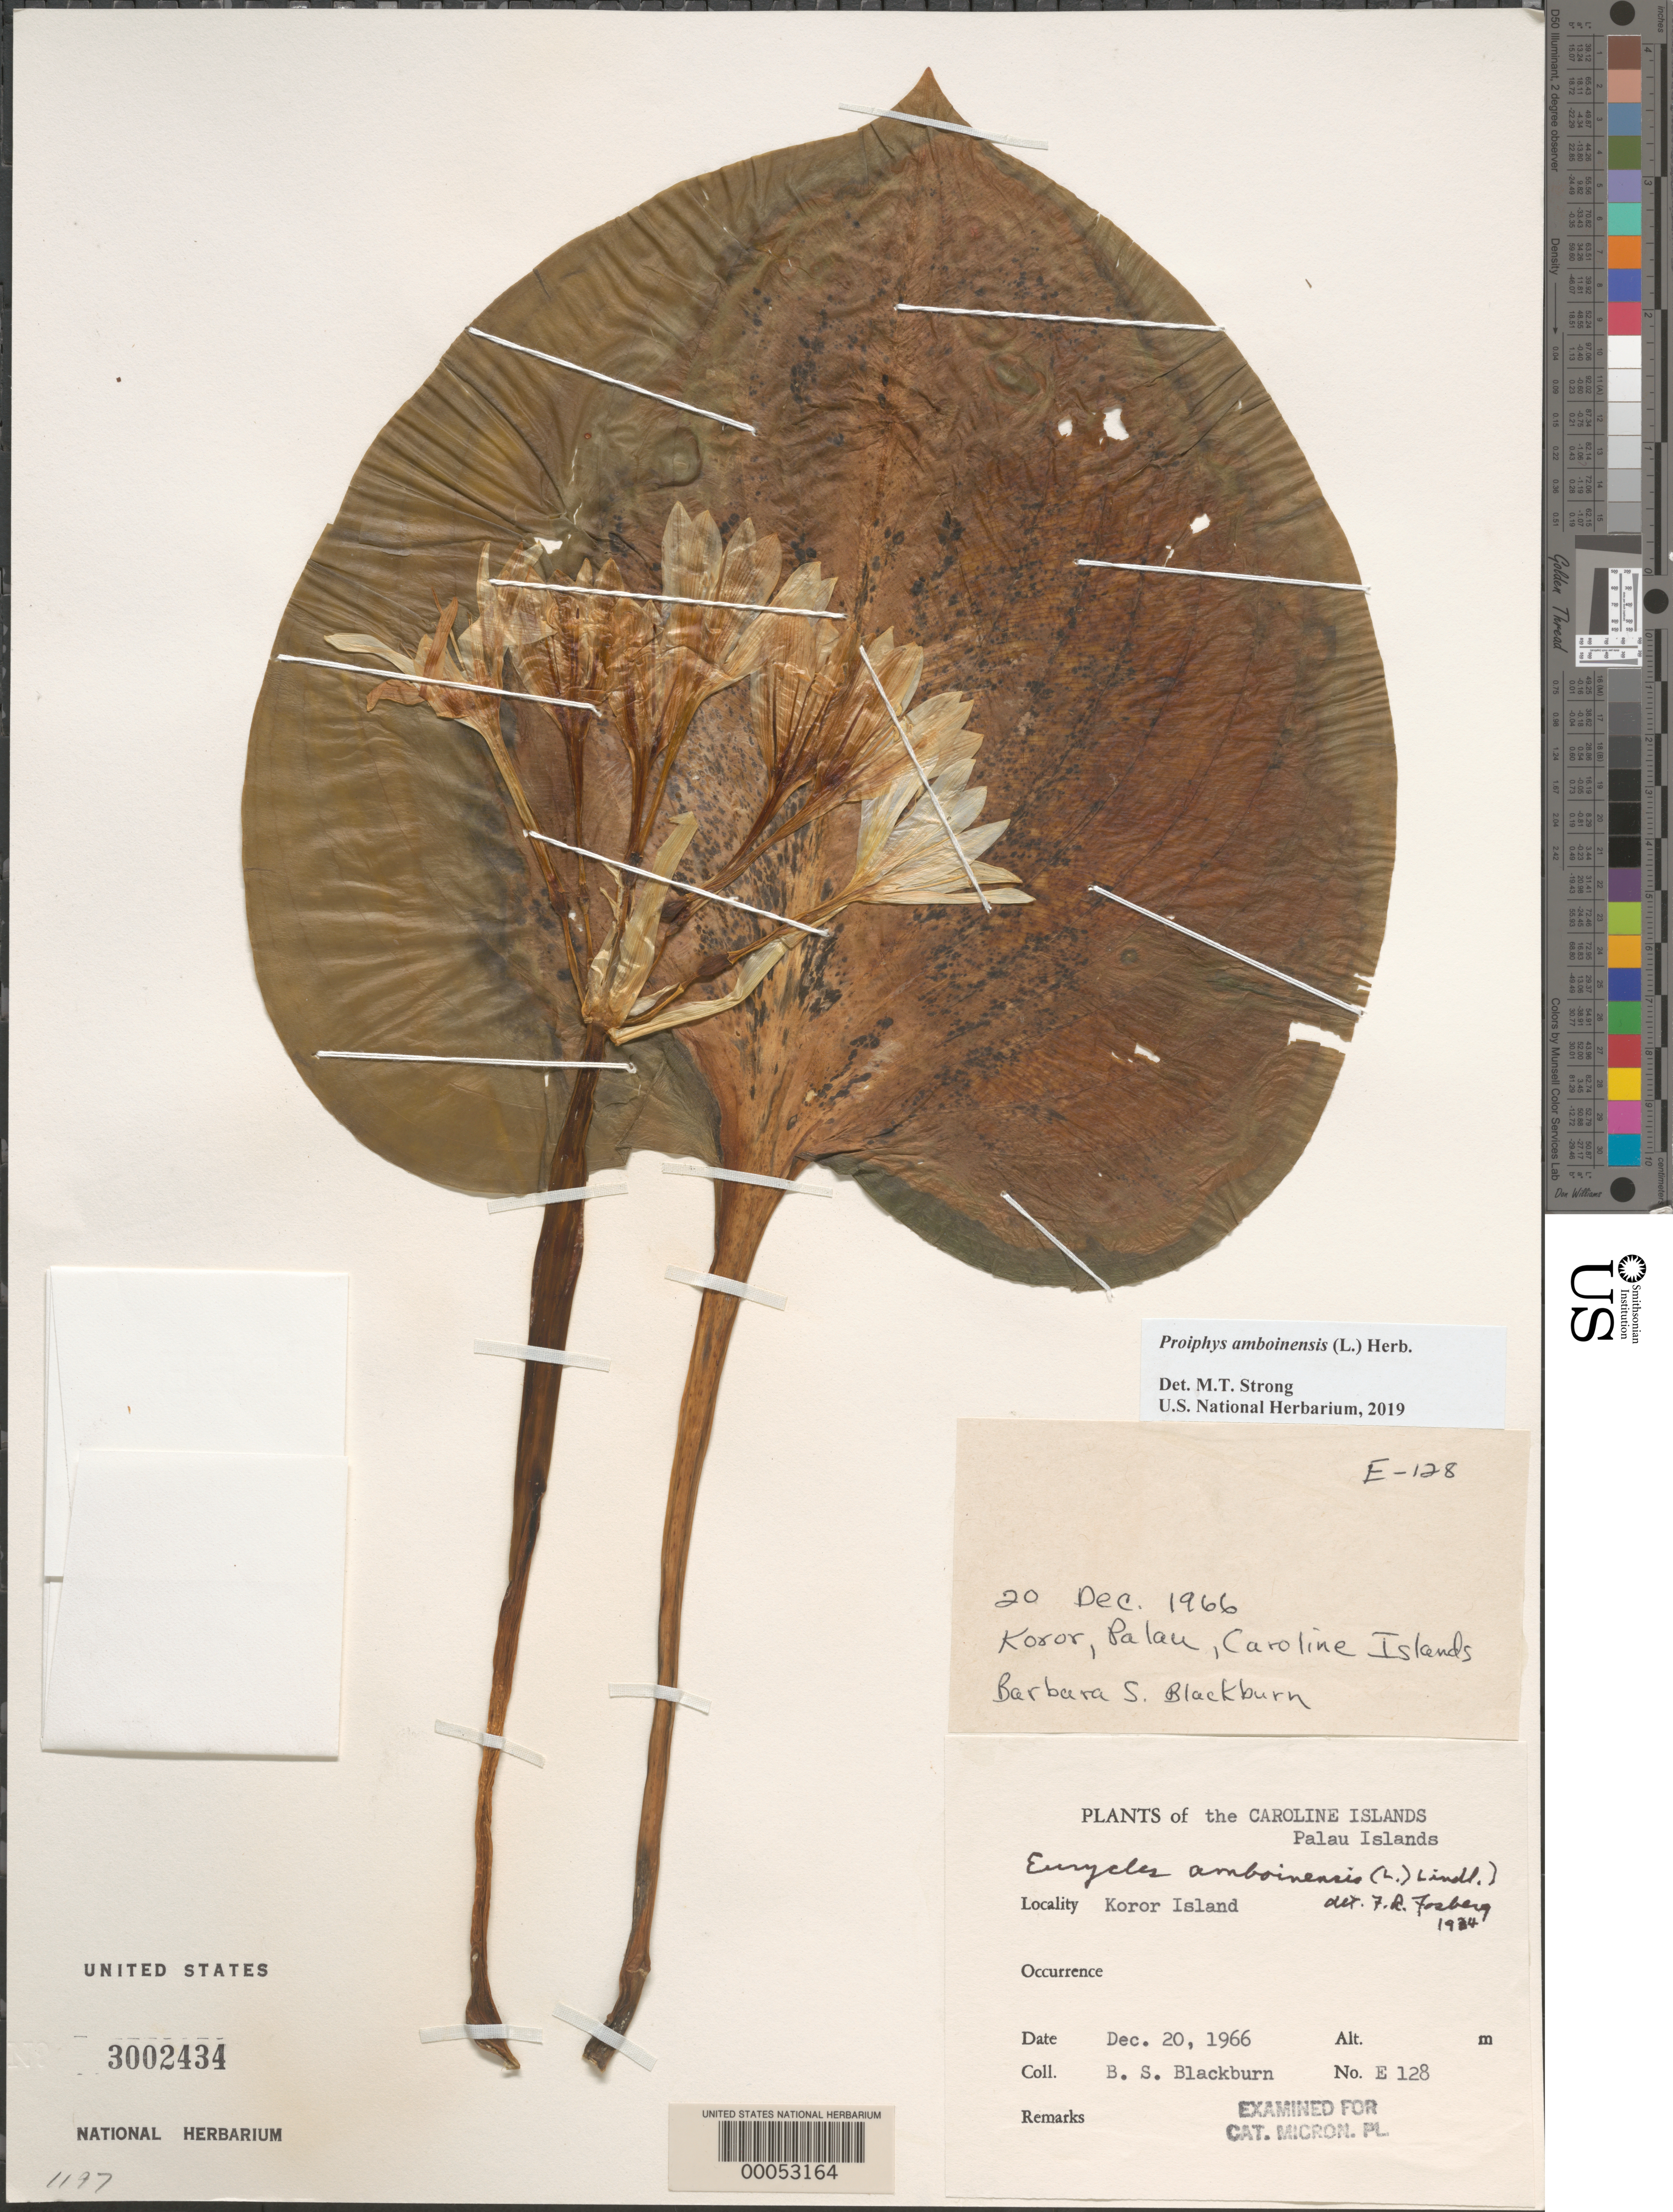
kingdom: Plantae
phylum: Tracheophyta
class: Liliopsida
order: Asparagales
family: Amaryllidaceae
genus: Proiphys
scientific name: Proiphys amboinensis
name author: (L.) Herb.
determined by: Strong, Mark T., (BOT), Smithsonian Institution - National Museum of Natural History (UNITED STATES)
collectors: B. S. Blackburn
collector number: E 128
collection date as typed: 20 Dec 1966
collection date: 1966-12-20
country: Palau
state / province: Koror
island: Oreor (Koror)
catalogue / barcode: US 3002434